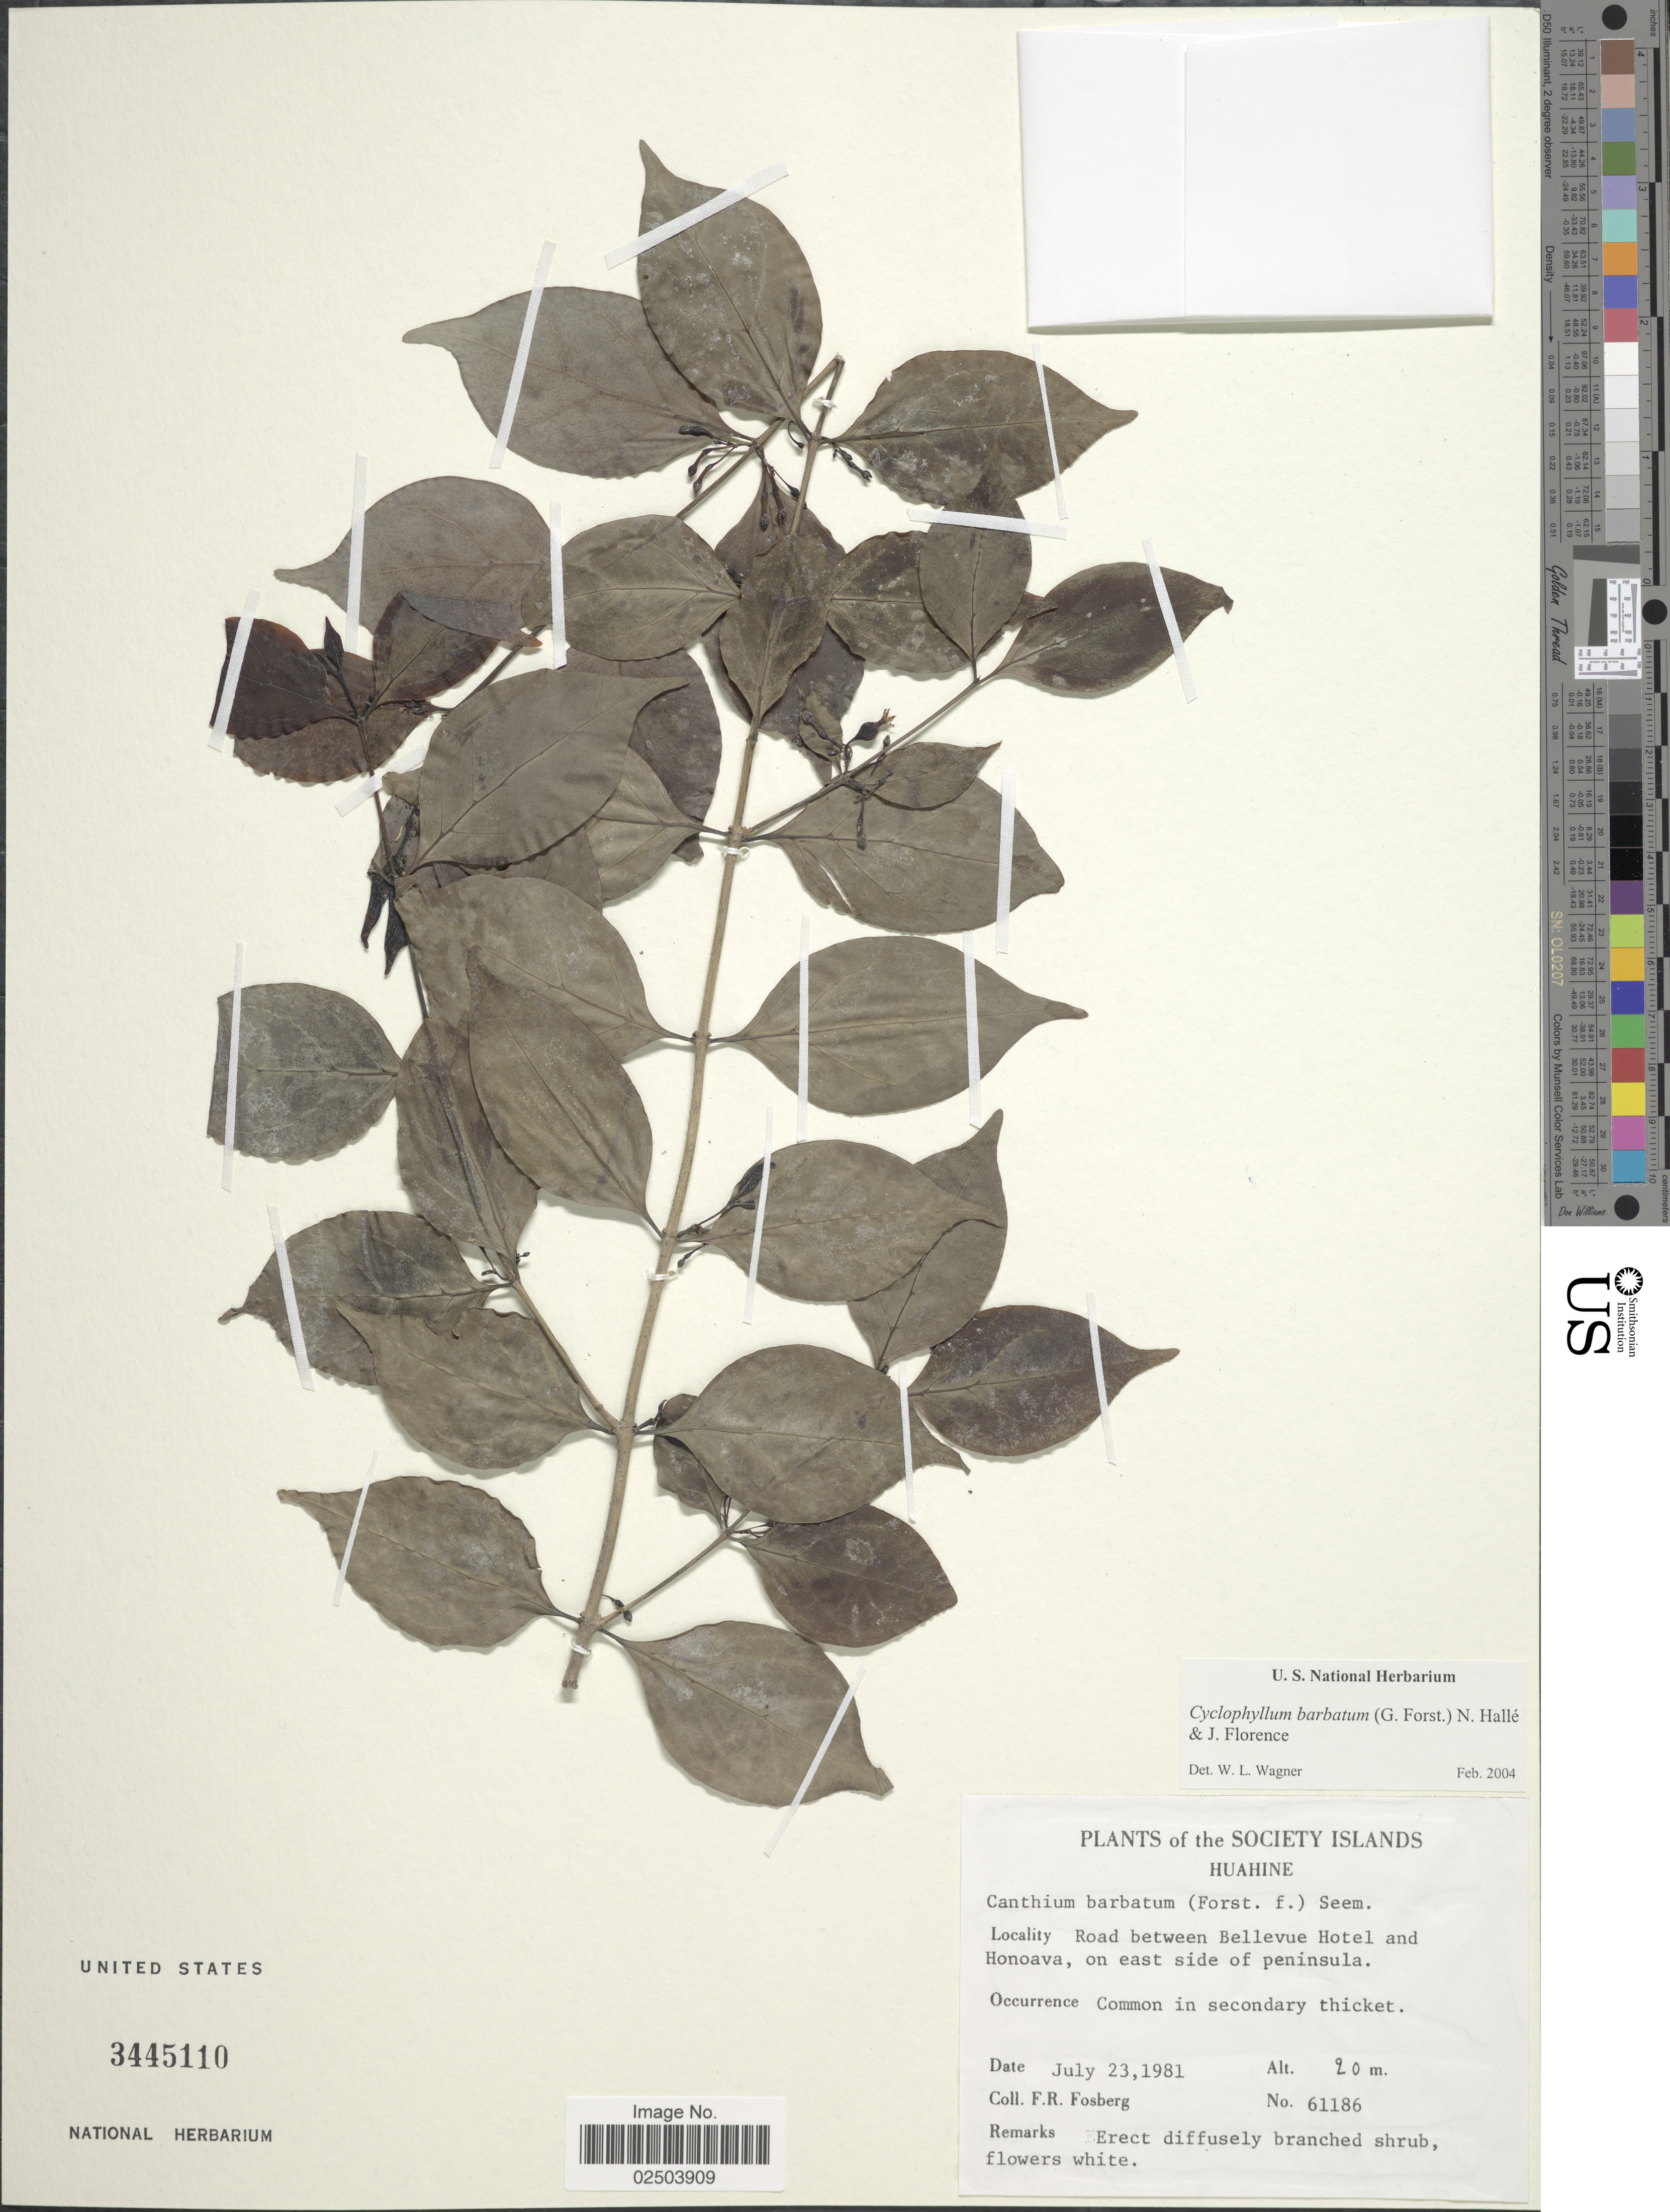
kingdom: Plantae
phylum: Tracheophyta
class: Magnoliopsida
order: Gentianales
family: Rubiaceae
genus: Cyclophyllum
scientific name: Cyclophyllum barbatum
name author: (G. Forst.) N. Hallé & J. Florence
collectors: F. R. Fosberg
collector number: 61186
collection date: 1981-07-23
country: French Polynesia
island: Huahine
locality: Society Islands, Huahine. Road between Bellevue Hotel and Honoava, on east side of peninsula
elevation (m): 20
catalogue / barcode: US 3445110